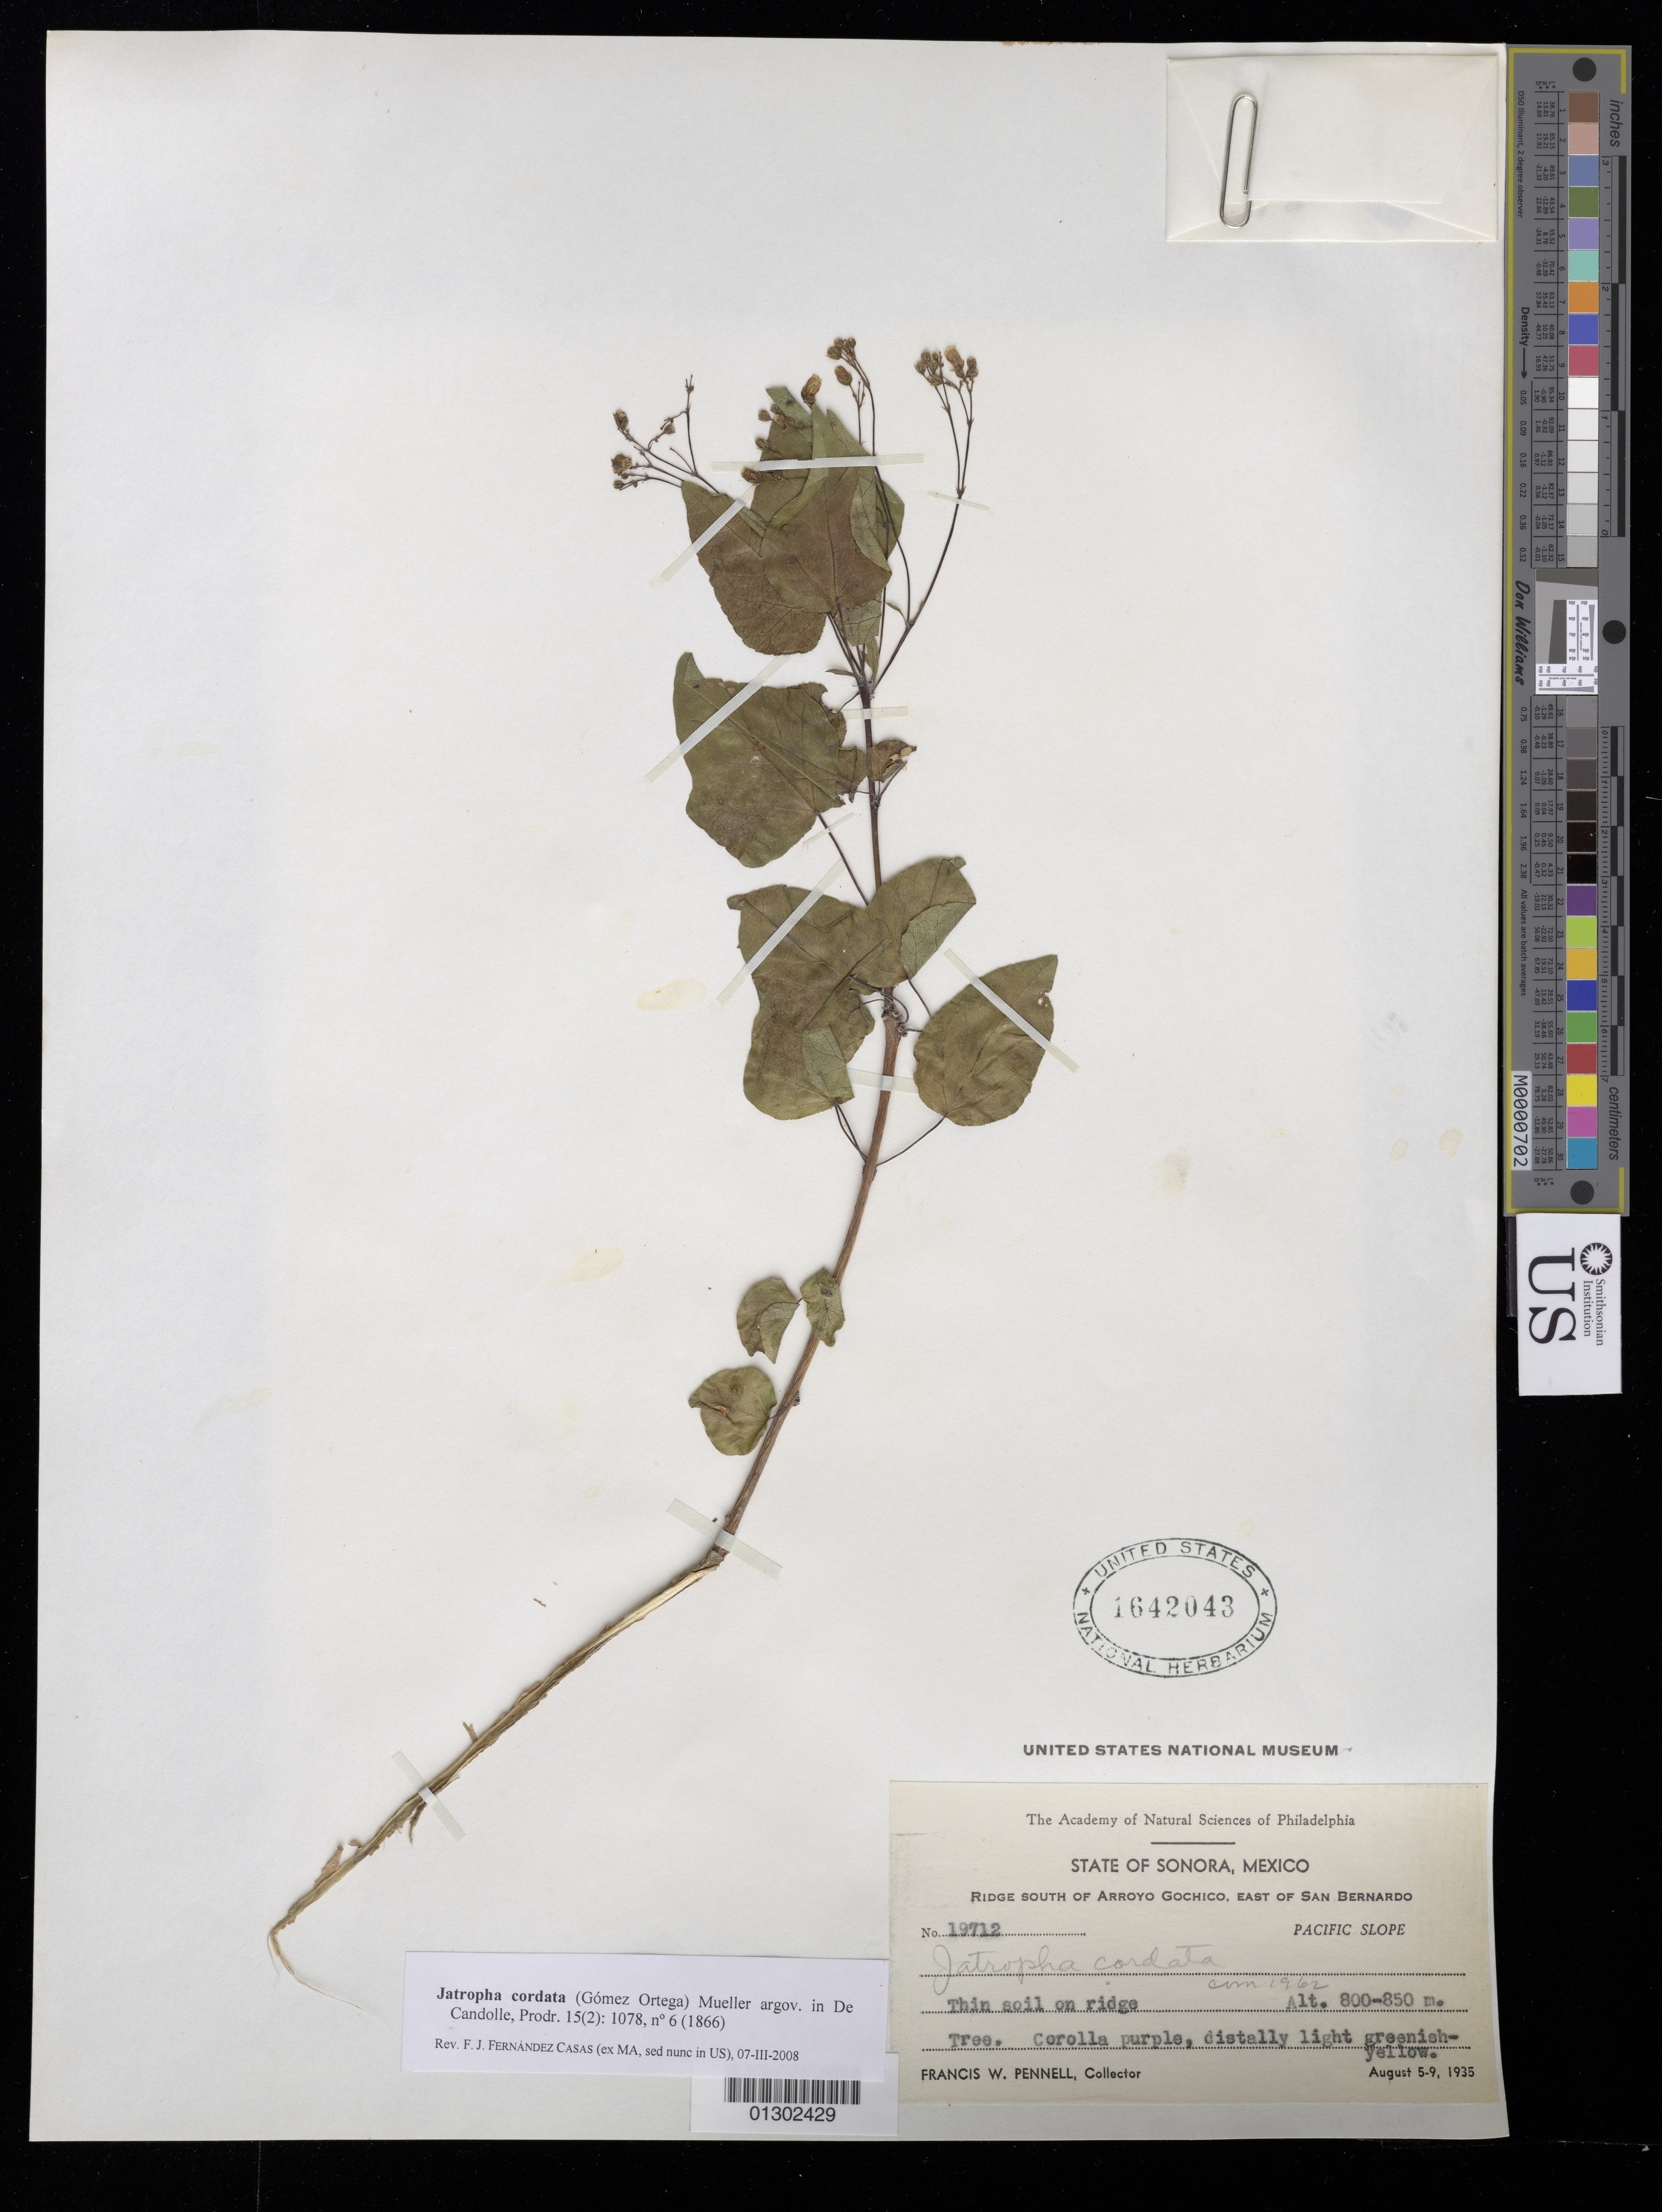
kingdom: Plantae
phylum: Tracheophyta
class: Magnoliopsida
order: Malpighiales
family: Euphorbiaceae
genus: Jatropha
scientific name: Jatropha cordata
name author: (Ortega) Müll. Arg.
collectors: F. W. Pennell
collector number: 19712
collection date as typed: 5-9 Aug 1935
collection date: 1935-08-05/1935-08-09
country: Mexico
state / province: Sonora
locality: Ridge S of Arroyo Gochico, E of San Bernardo.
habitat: Tree.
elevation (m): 800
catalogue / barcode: US 1642043